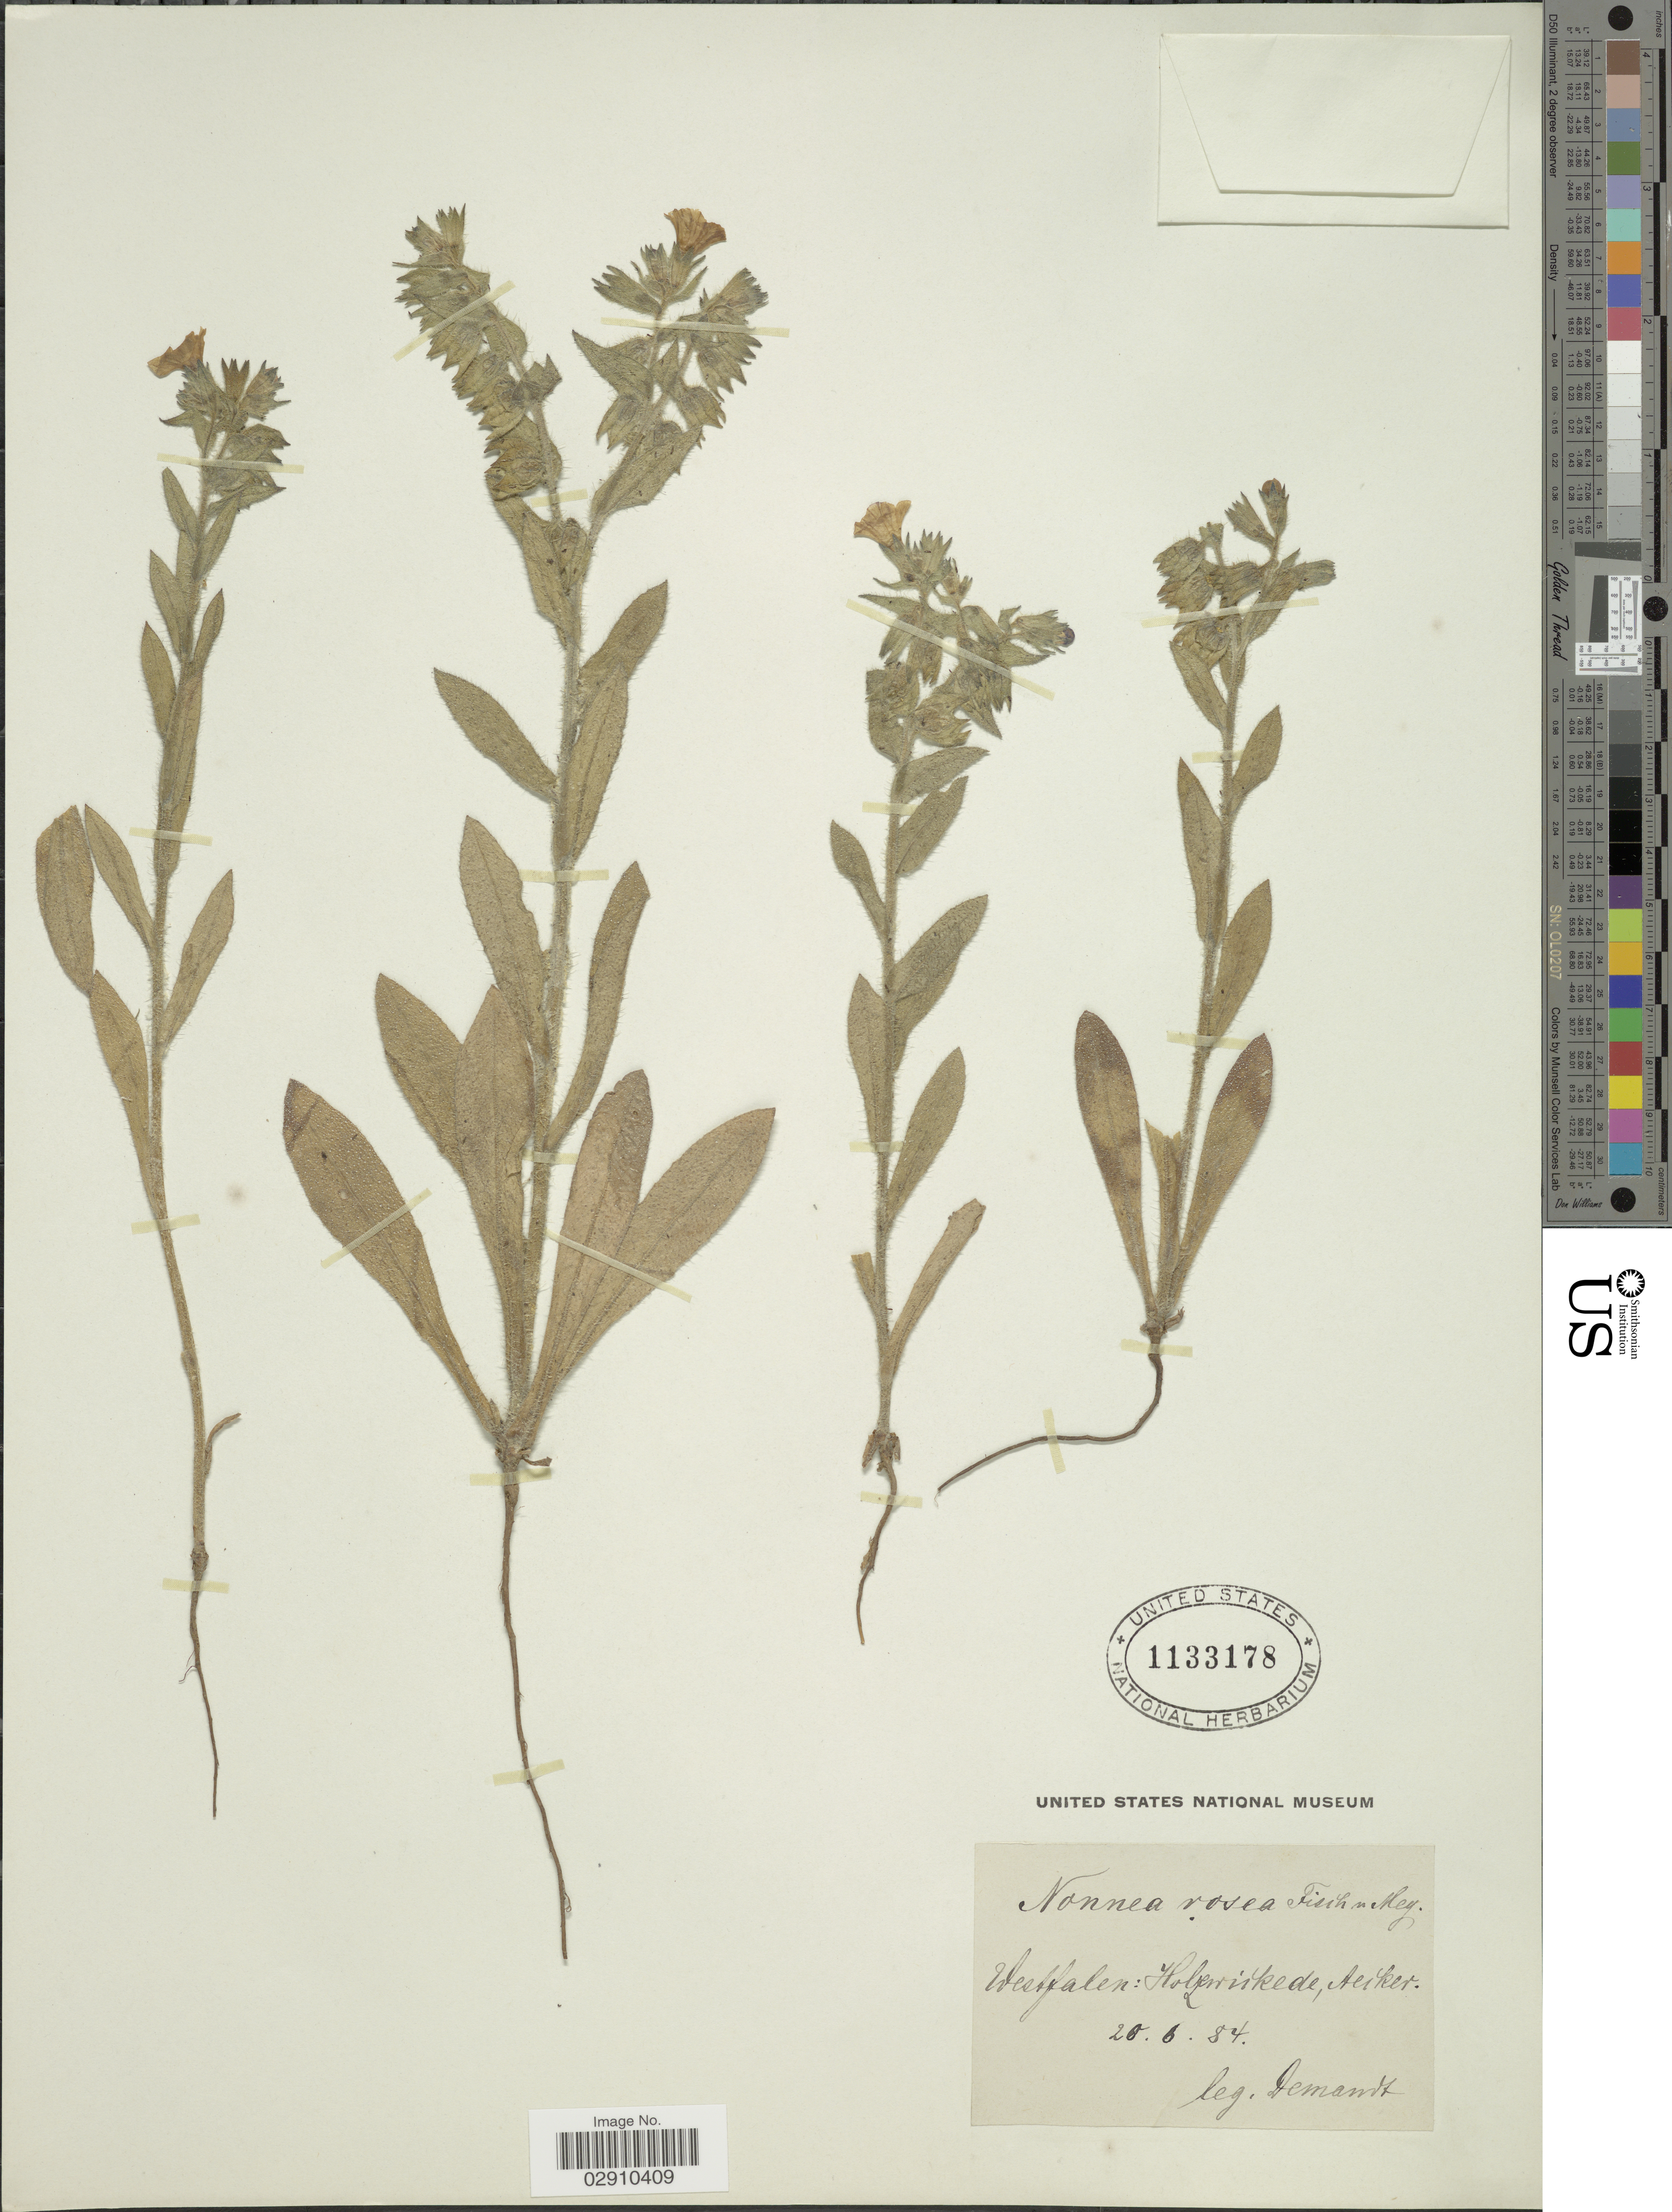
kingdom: Plantae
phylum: Tracheophyta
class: Magnoliopsida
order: Boraginales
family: Boraginaceae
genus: Nonea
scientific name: Nonea rosea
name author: Link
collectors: -. Demandt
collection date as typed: Transcribed d/m/y: 20/6/84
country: Germany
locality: Westfalen: Hoberinkede, Aeiker. [interpreted]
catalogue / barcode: US 1133178